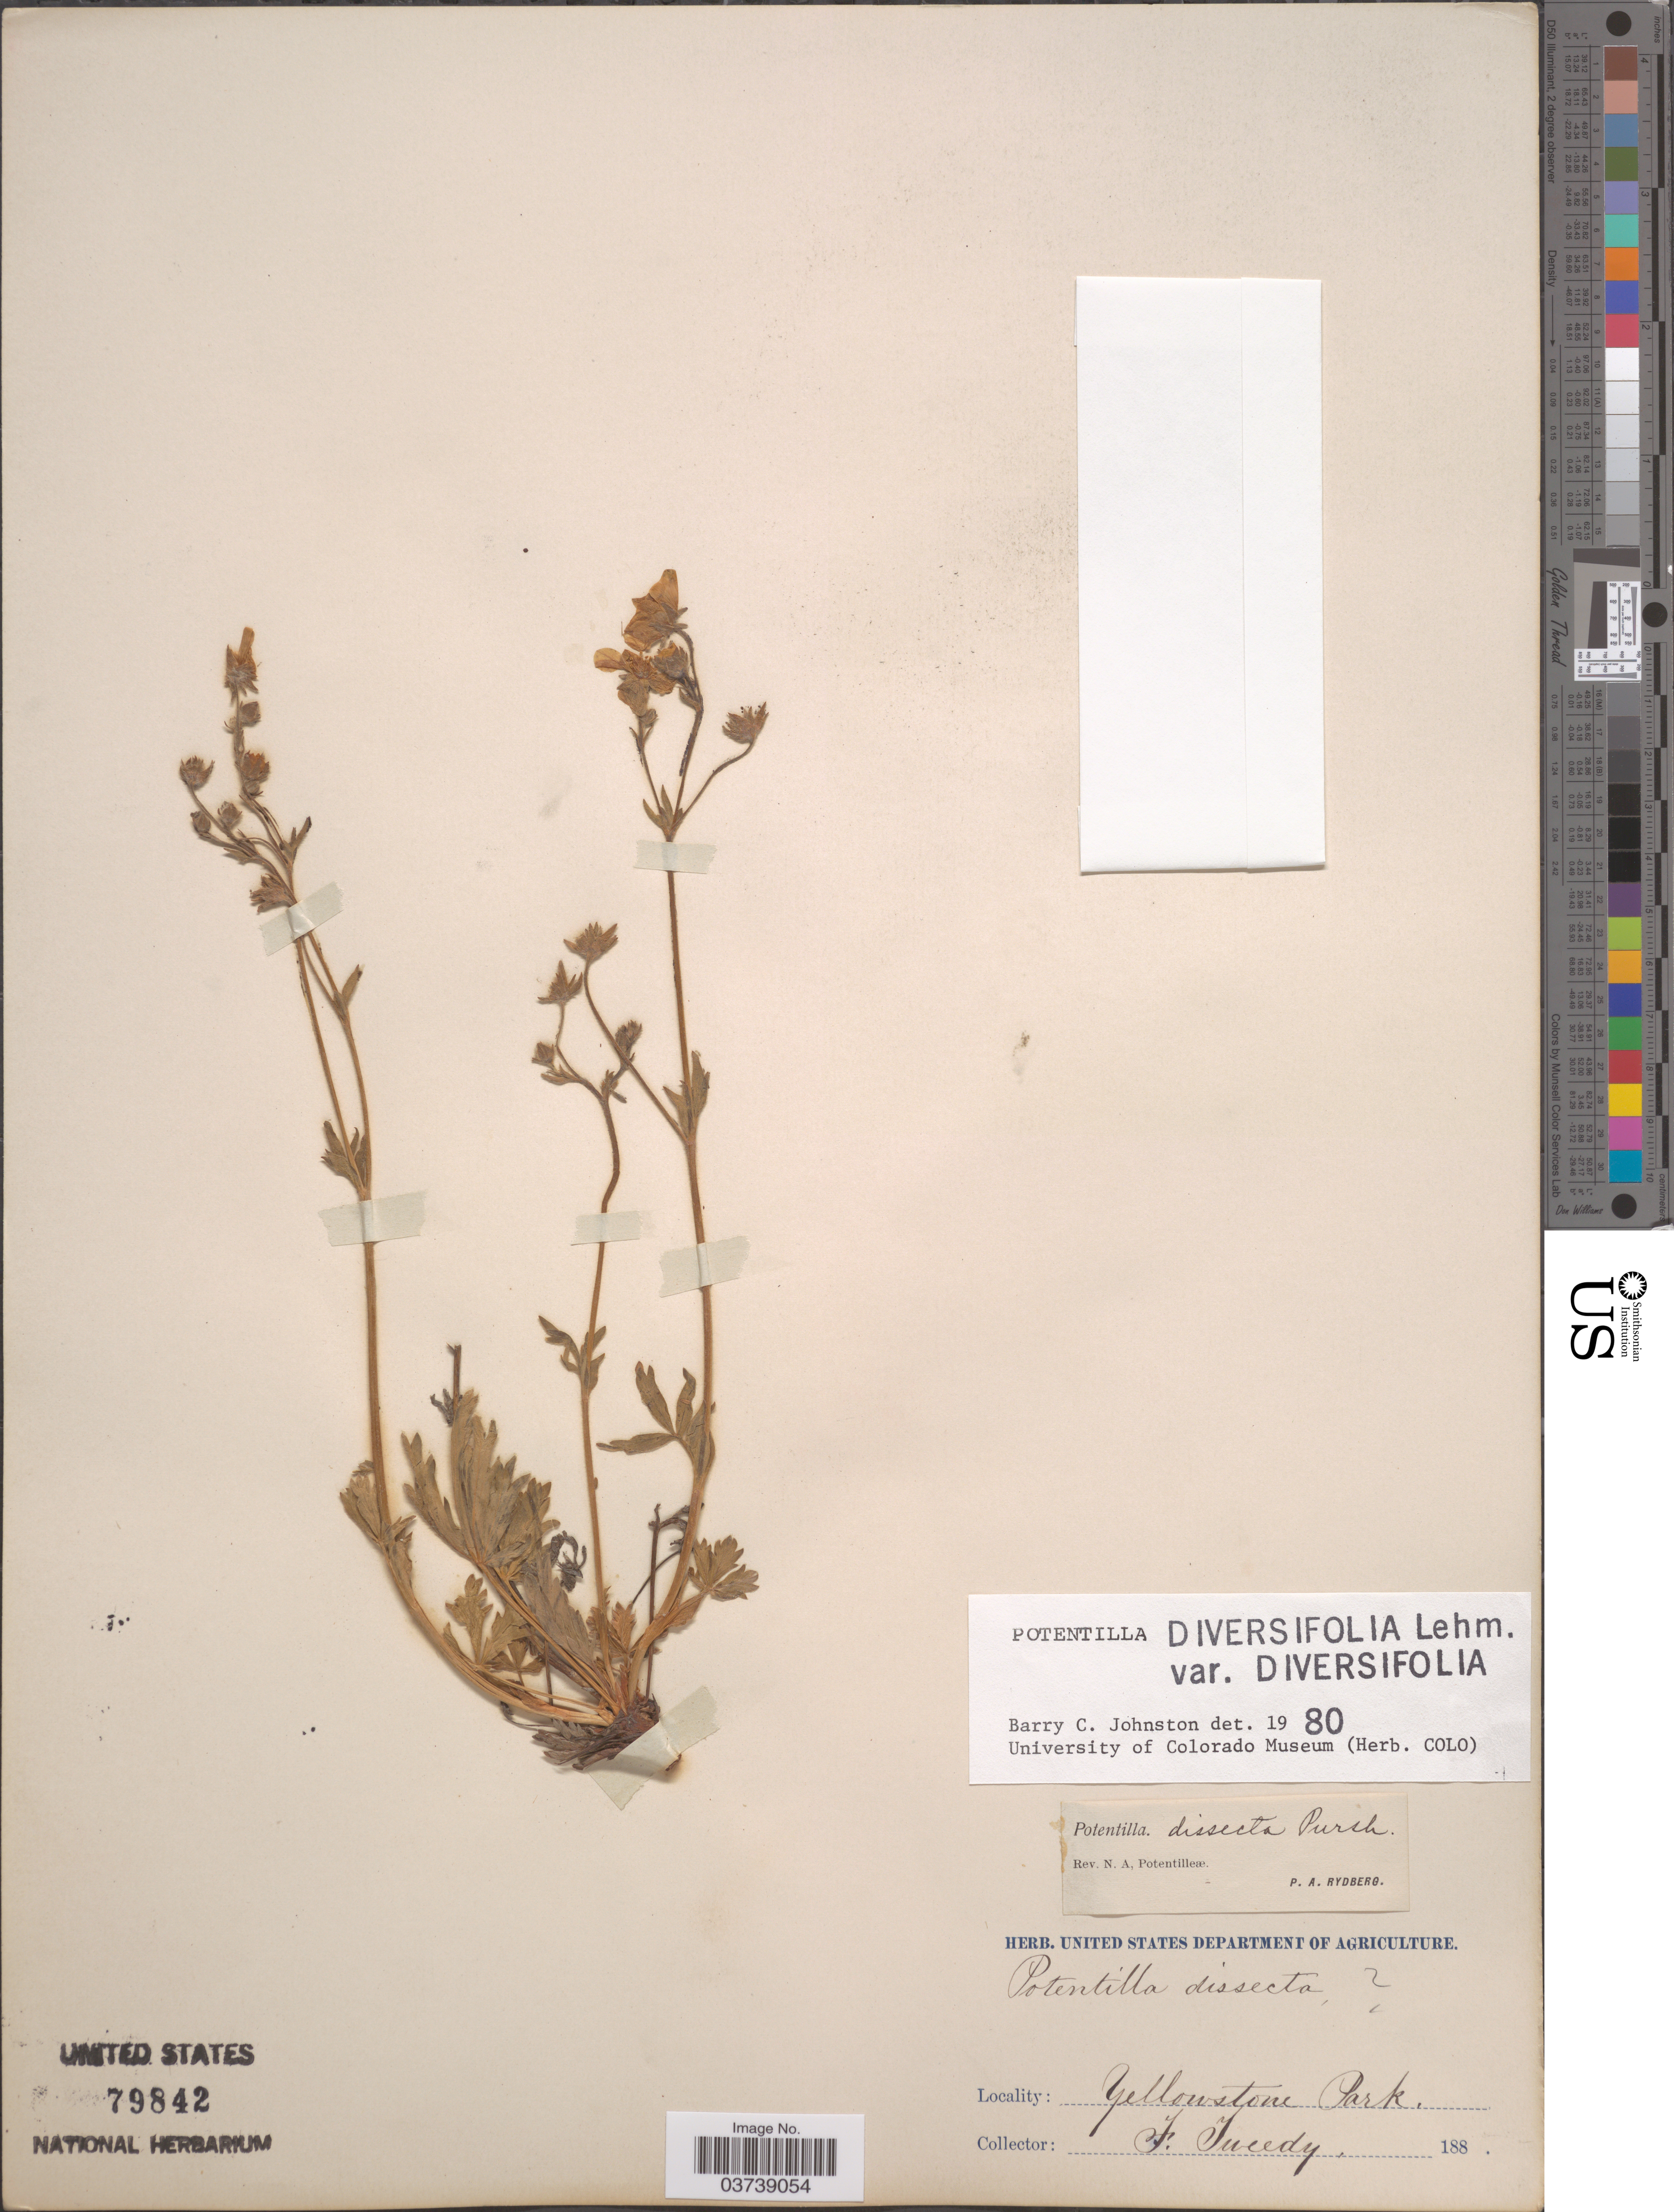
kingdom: Plantae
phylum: Tracheophyta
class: Magnoliopsida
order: Rosales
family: Rosaceae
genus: Potentilla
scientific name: Potentilla diversifolia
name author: Lehm.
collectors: F. Tweedy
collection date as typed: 188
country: United States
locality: Yellowstone Park.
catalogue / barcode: US 79842